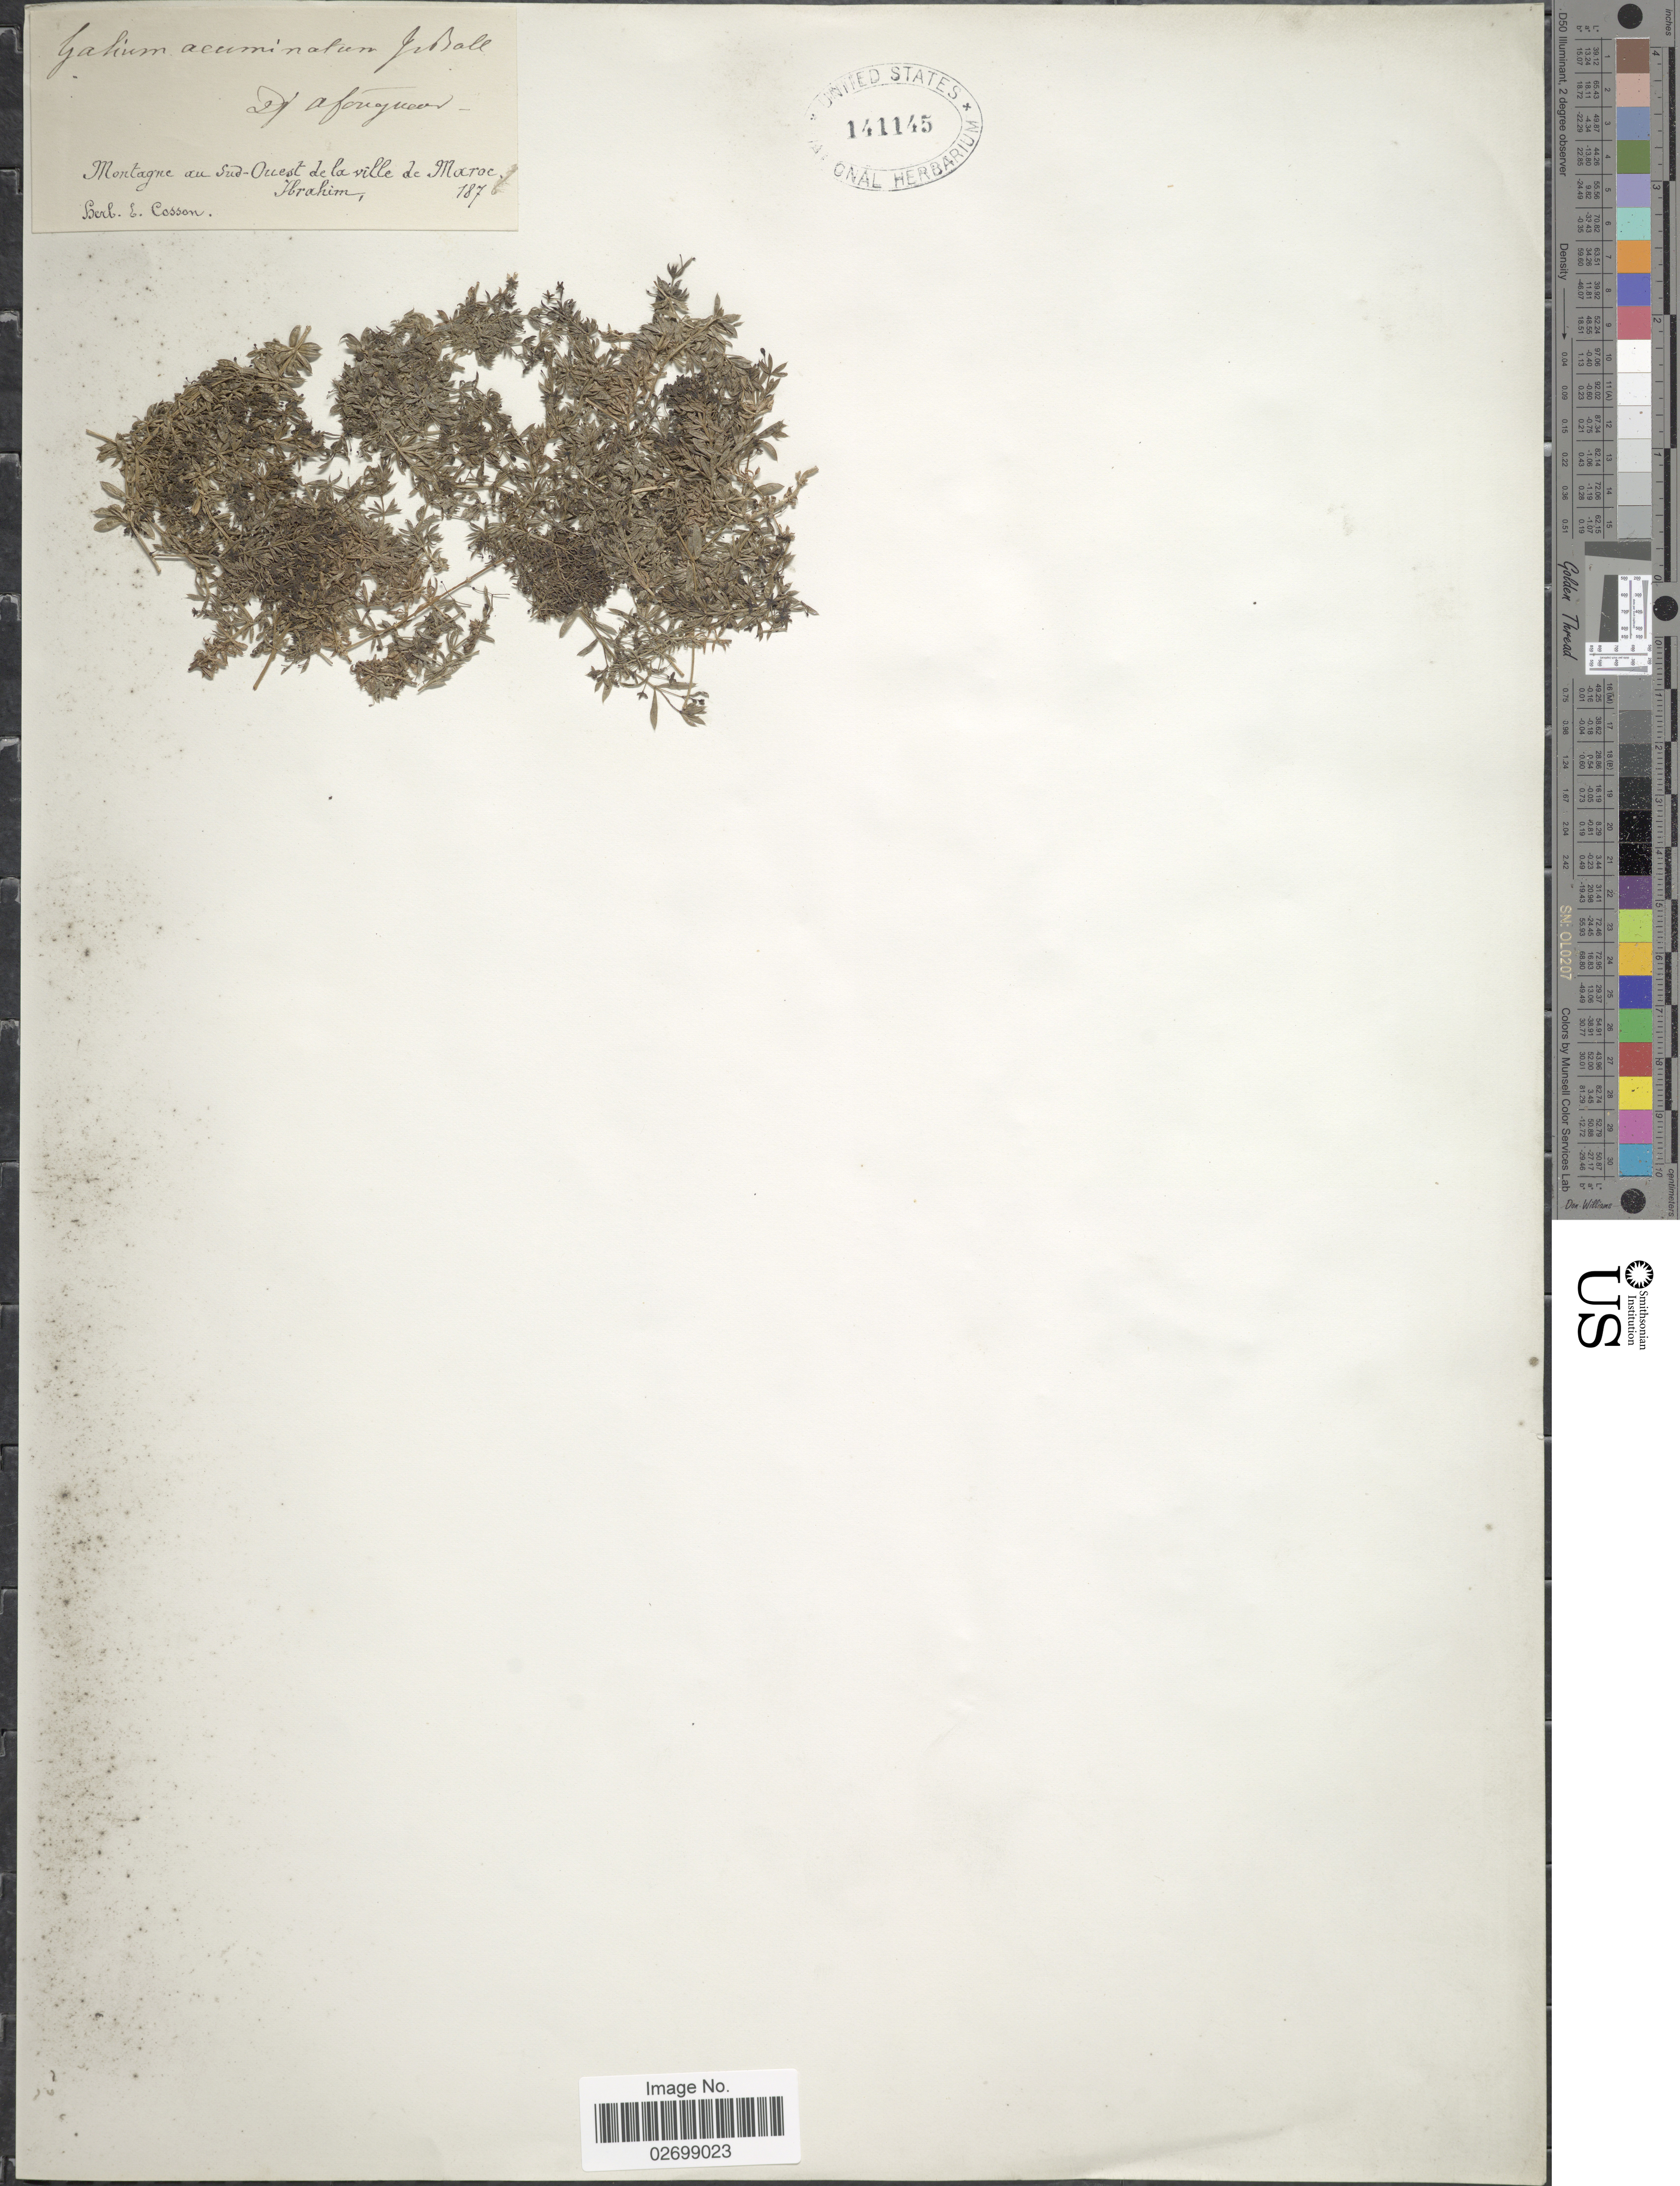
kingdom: Plantae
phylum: Tracheophyta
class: Magnoliopsida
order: Gentianales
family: Rubiaceae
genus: Galium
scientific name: Galium acuminatum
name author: Ball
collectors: -. Ibrahim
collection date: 1878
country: Morocco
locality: Montagne au Sud-Ouest de la ville de Maroc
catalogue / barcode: US 141145